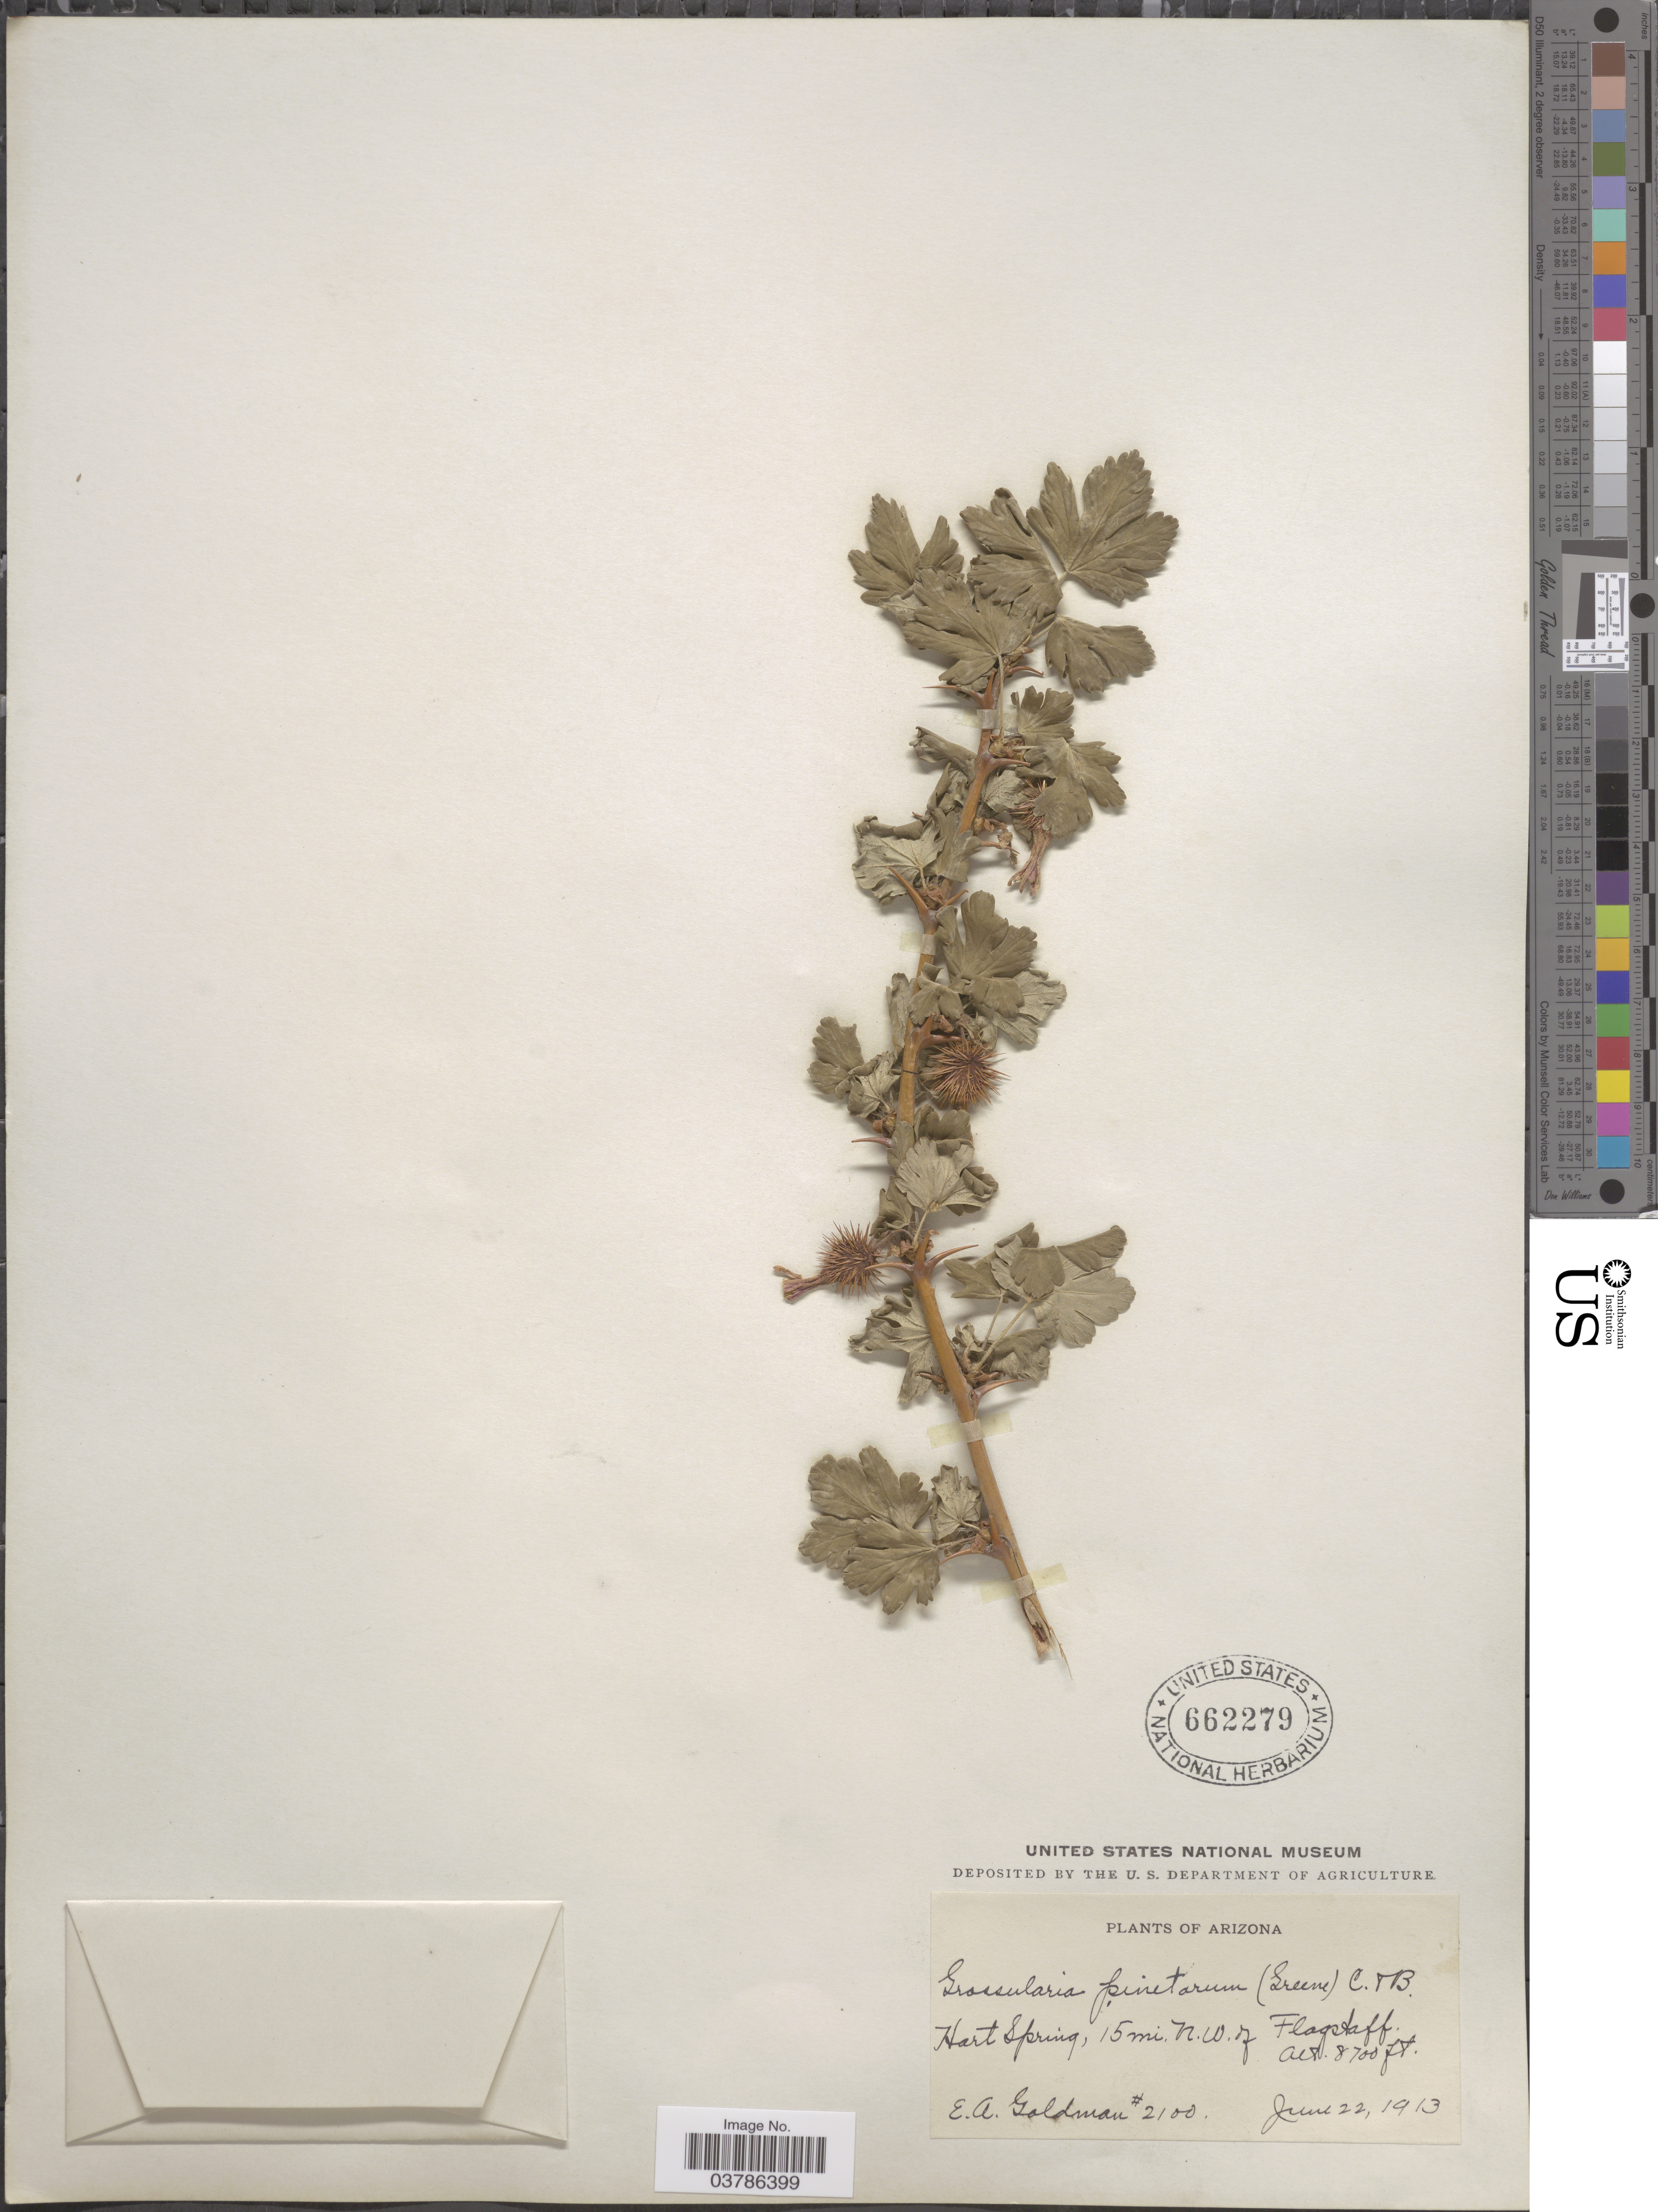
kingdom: Plantae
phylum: Tracheophyta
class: Magnoliopsida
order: Saxifragales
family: Grossulariaceae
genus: Ribes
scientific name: Ribes pinetorum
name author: Greene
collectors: E. A. Goldman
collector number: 2100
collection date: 1913-06-22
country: United States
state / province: Arizona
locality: Hart Spring, 15 mi. N.W. of Flagstaff.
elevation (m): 2652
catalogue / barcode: US 662279